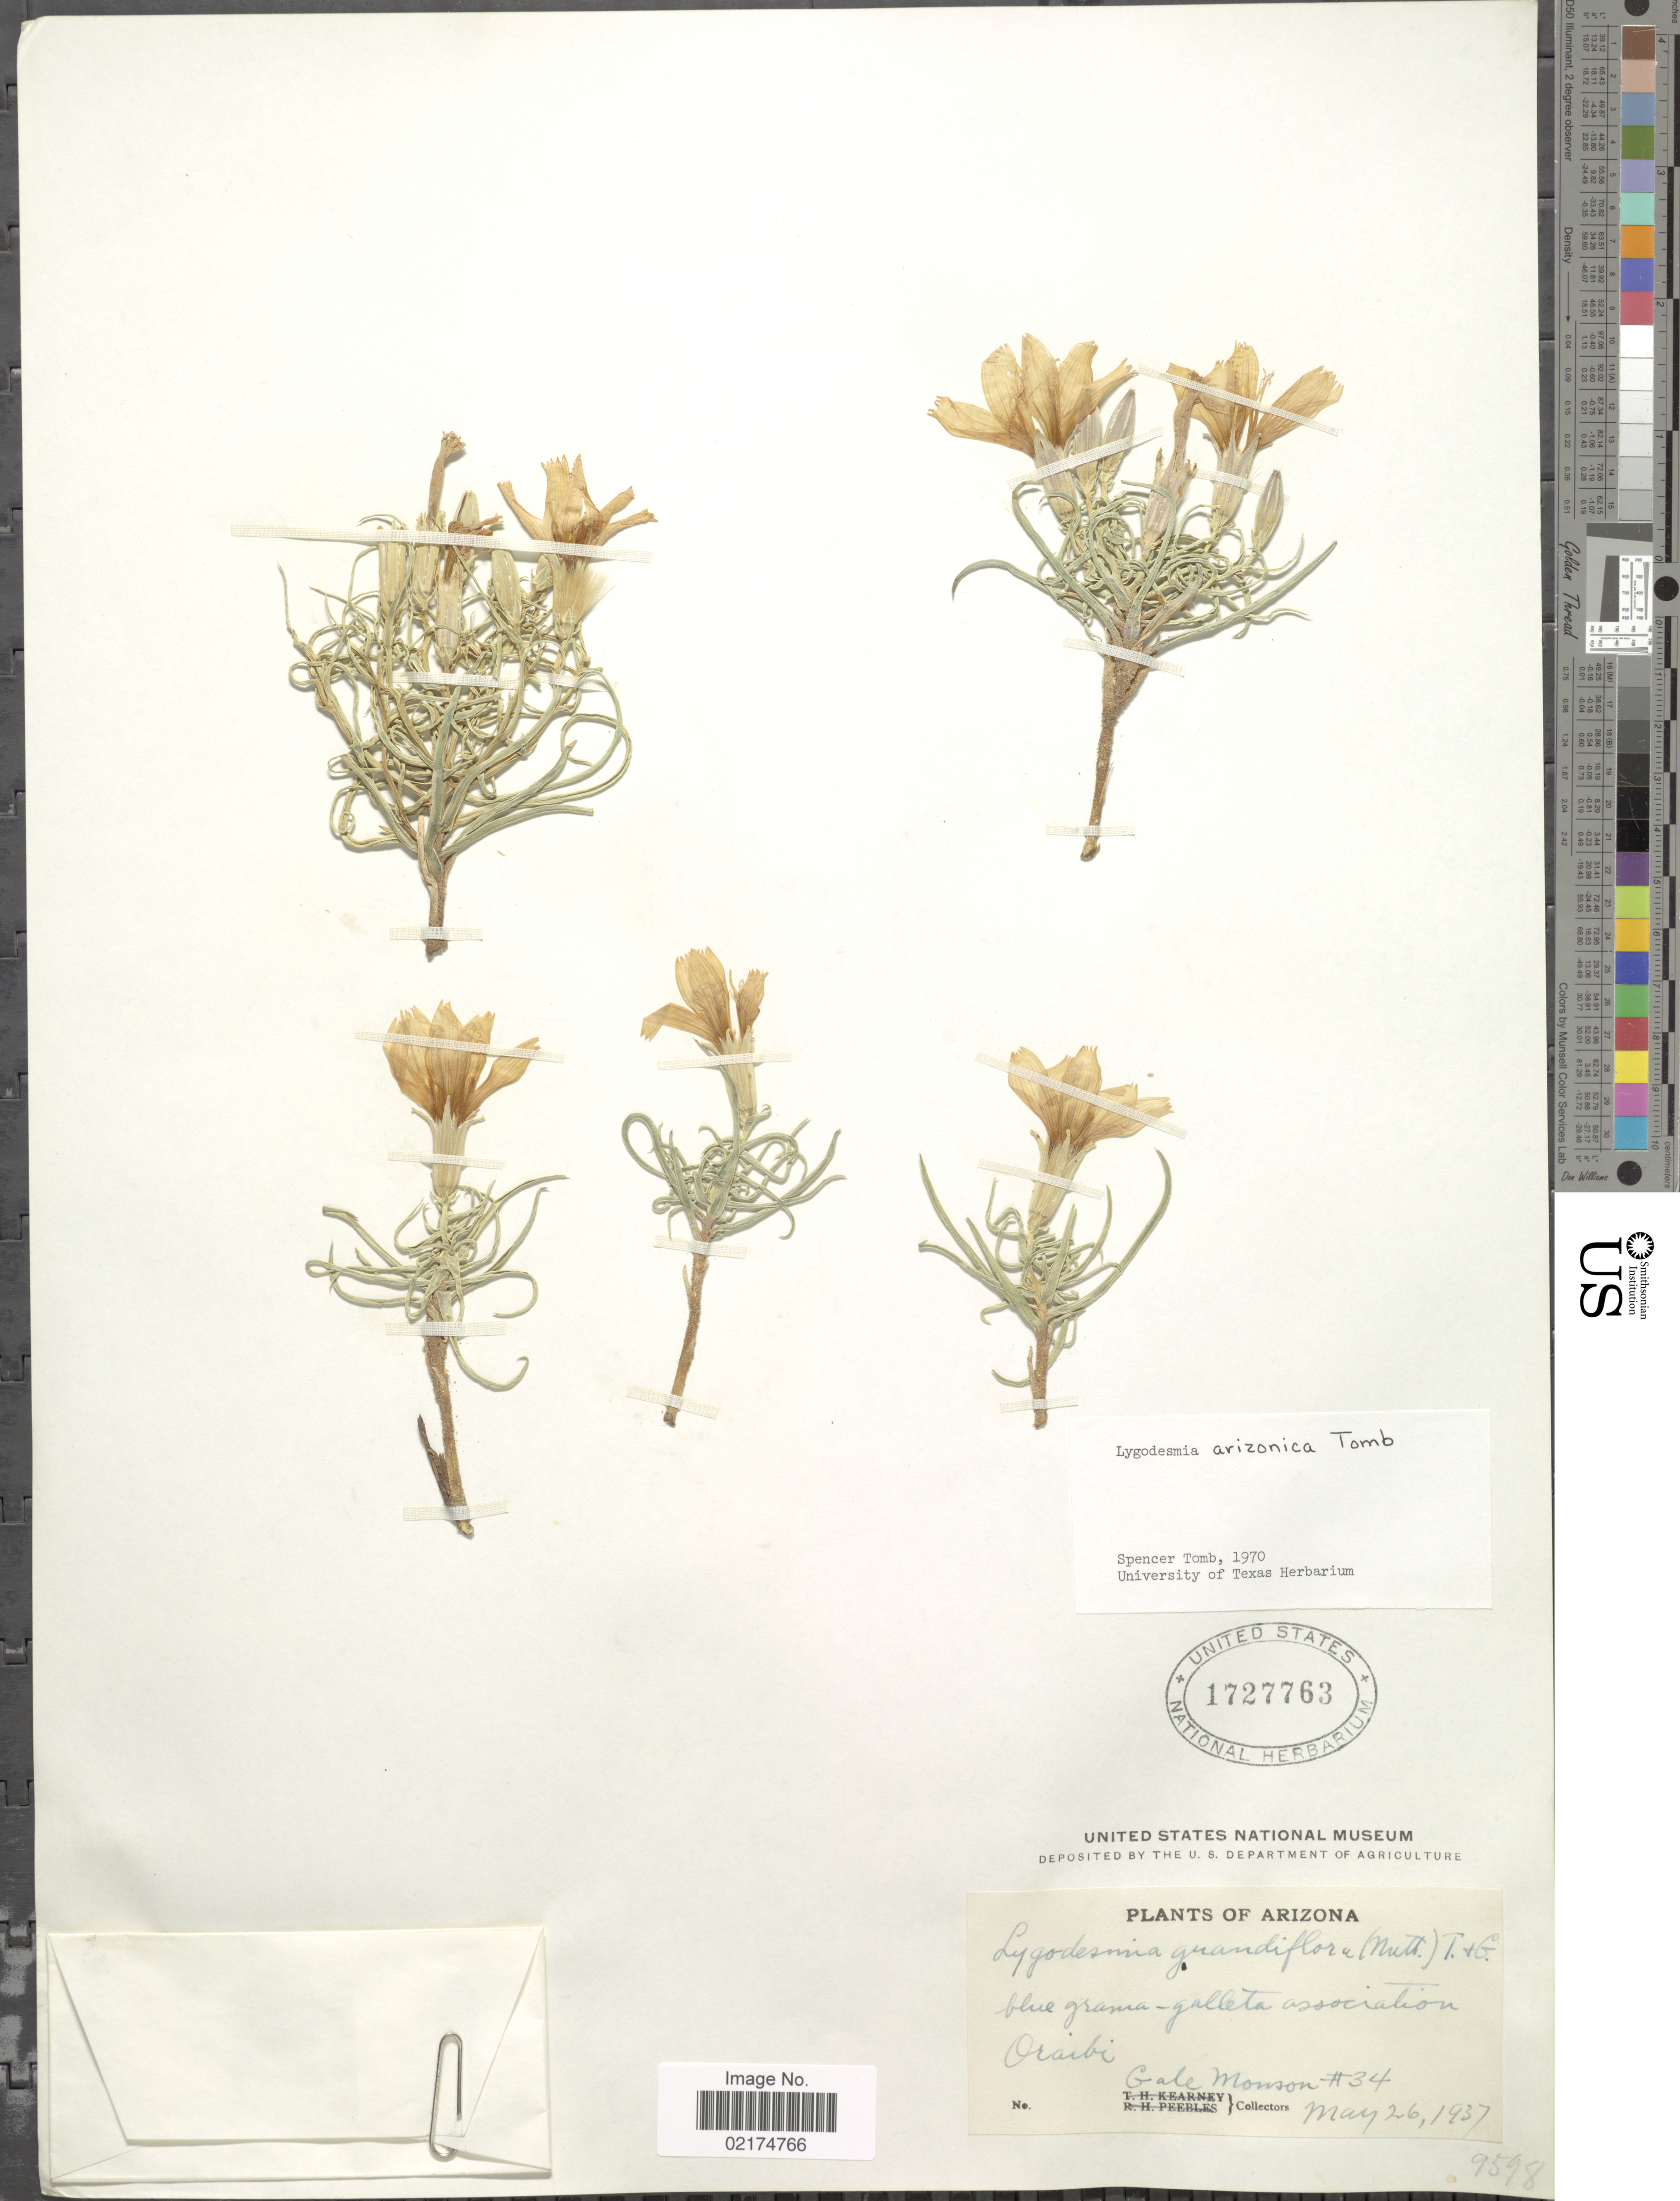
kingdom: Plantae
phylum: Tracheophyta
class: Magnoliopsida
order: Asterales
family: Asteraceae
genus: Lygodesmia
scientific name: Lygodesmia grandiflora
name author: Torr. & A. Gray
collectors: G. Monson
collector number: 34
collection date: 1937-05-26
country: United States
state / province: Arizona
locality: Oraibi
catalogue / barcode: US 1727763